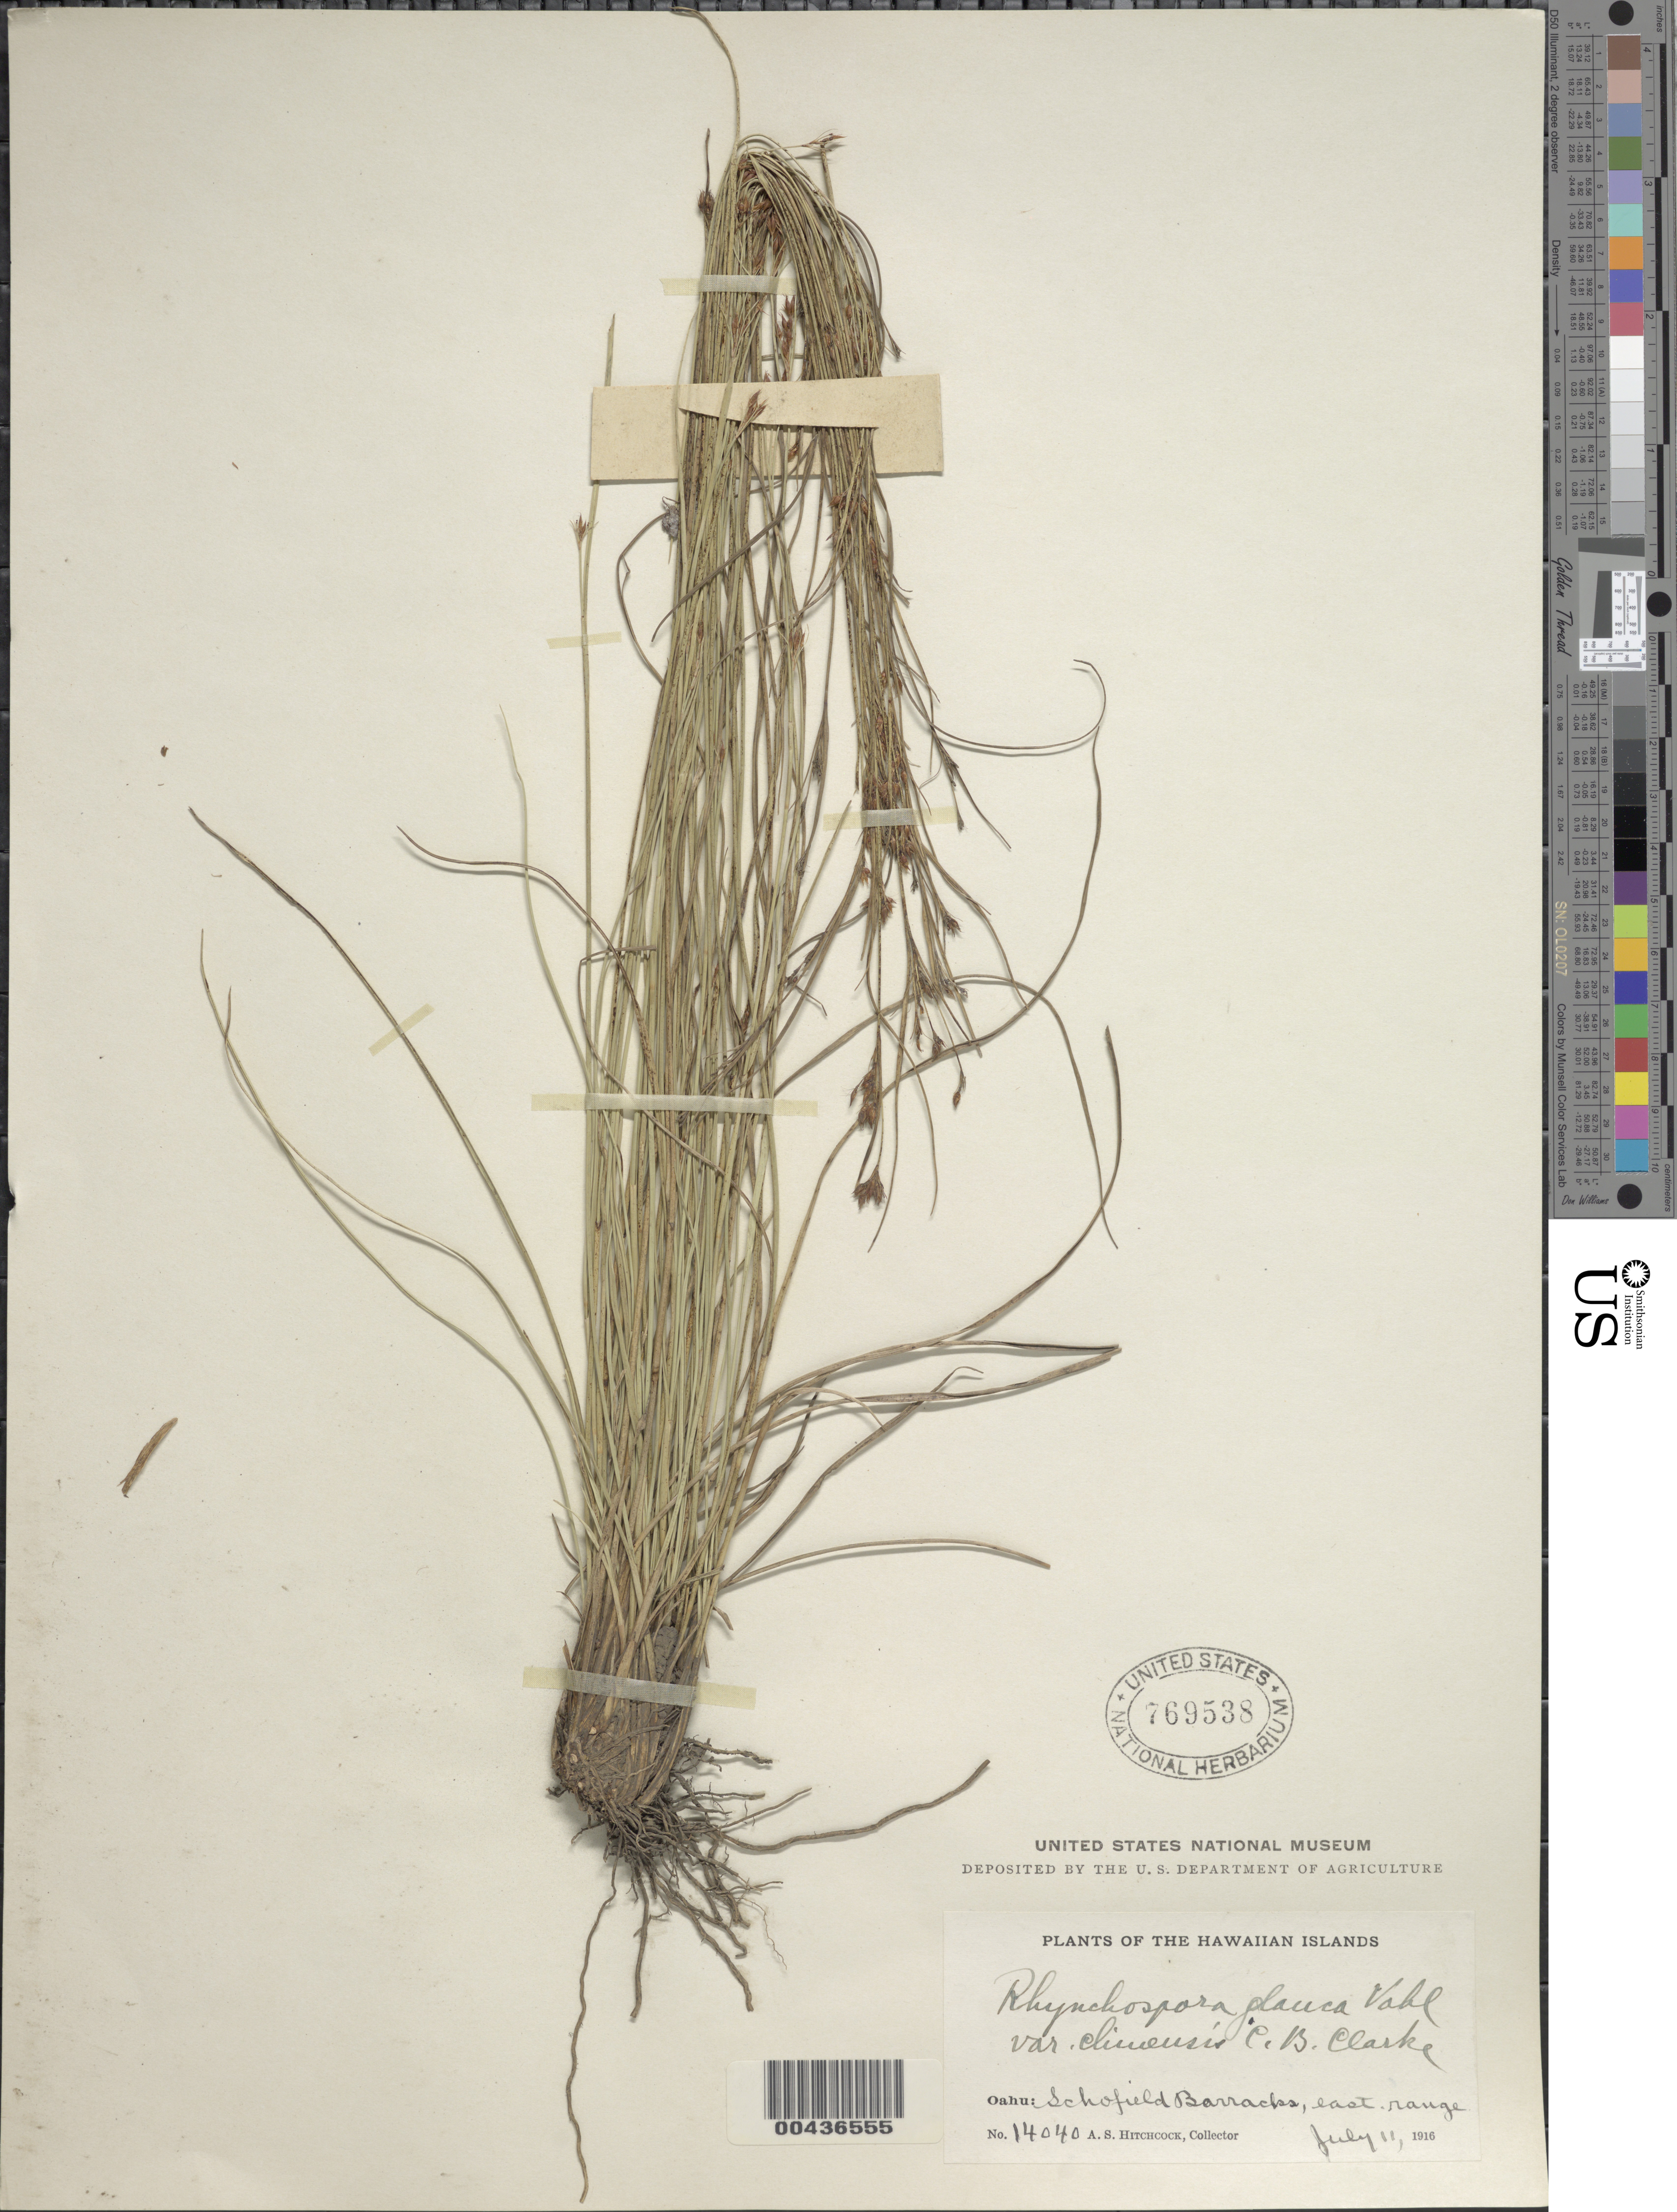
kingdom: Plantae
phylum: Tracheophyta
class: Liliopsida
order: Poales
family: Cyperaceae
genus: Rhynchospora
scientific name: Rhynchospora rugosa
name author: (Vahl) Gale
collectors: A. S. Hitchcock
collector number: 14040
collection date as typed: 11 Jul 1916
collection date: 1916-07-11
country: United States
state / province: Hawaii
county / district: Honolulu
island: Oahu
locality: Schofield Barracks, E range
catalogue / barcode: US 769538